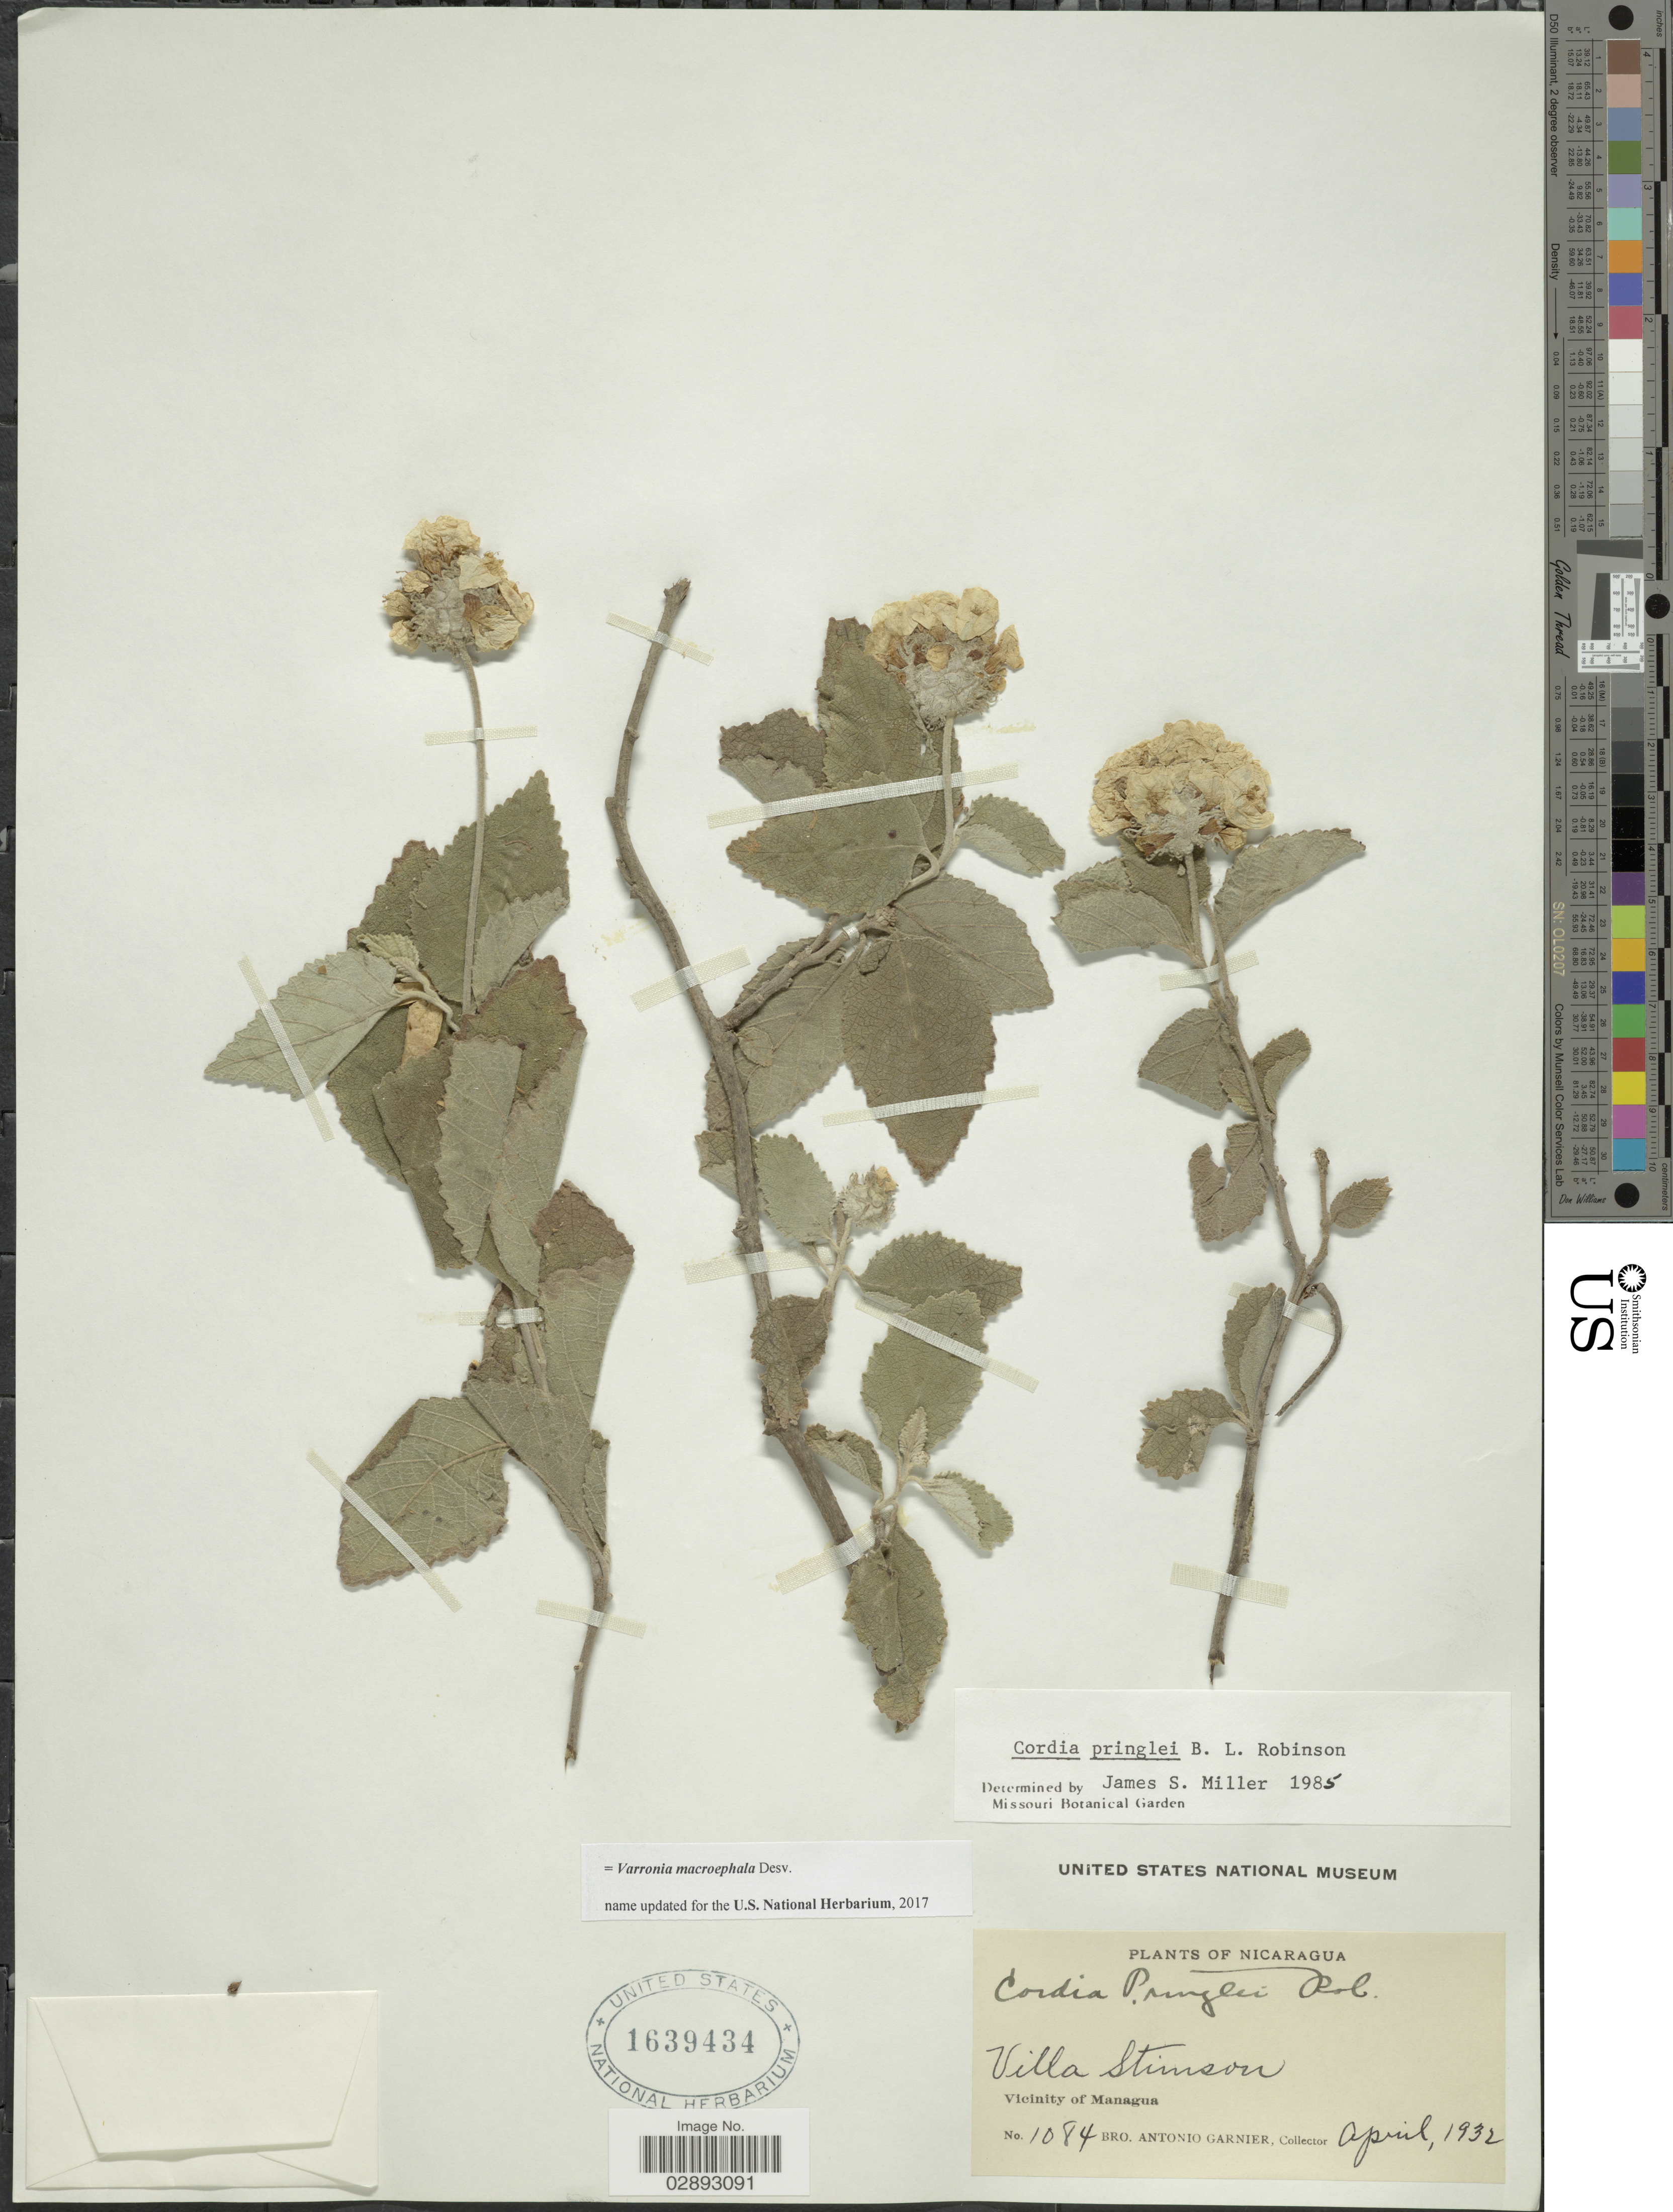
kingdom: Plantae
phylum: Tracheophyta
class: Magnoliopsida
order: Boraginales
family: Cordiaceae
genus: Varronia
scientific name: Varronia macrocephala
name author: Desv.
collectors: Bro. A. Garnier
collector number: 1084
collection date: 1932-04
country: Nicaragua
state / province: Managua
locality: Villa Stimson. Vicinity of Managua.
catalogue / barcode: US 1639434